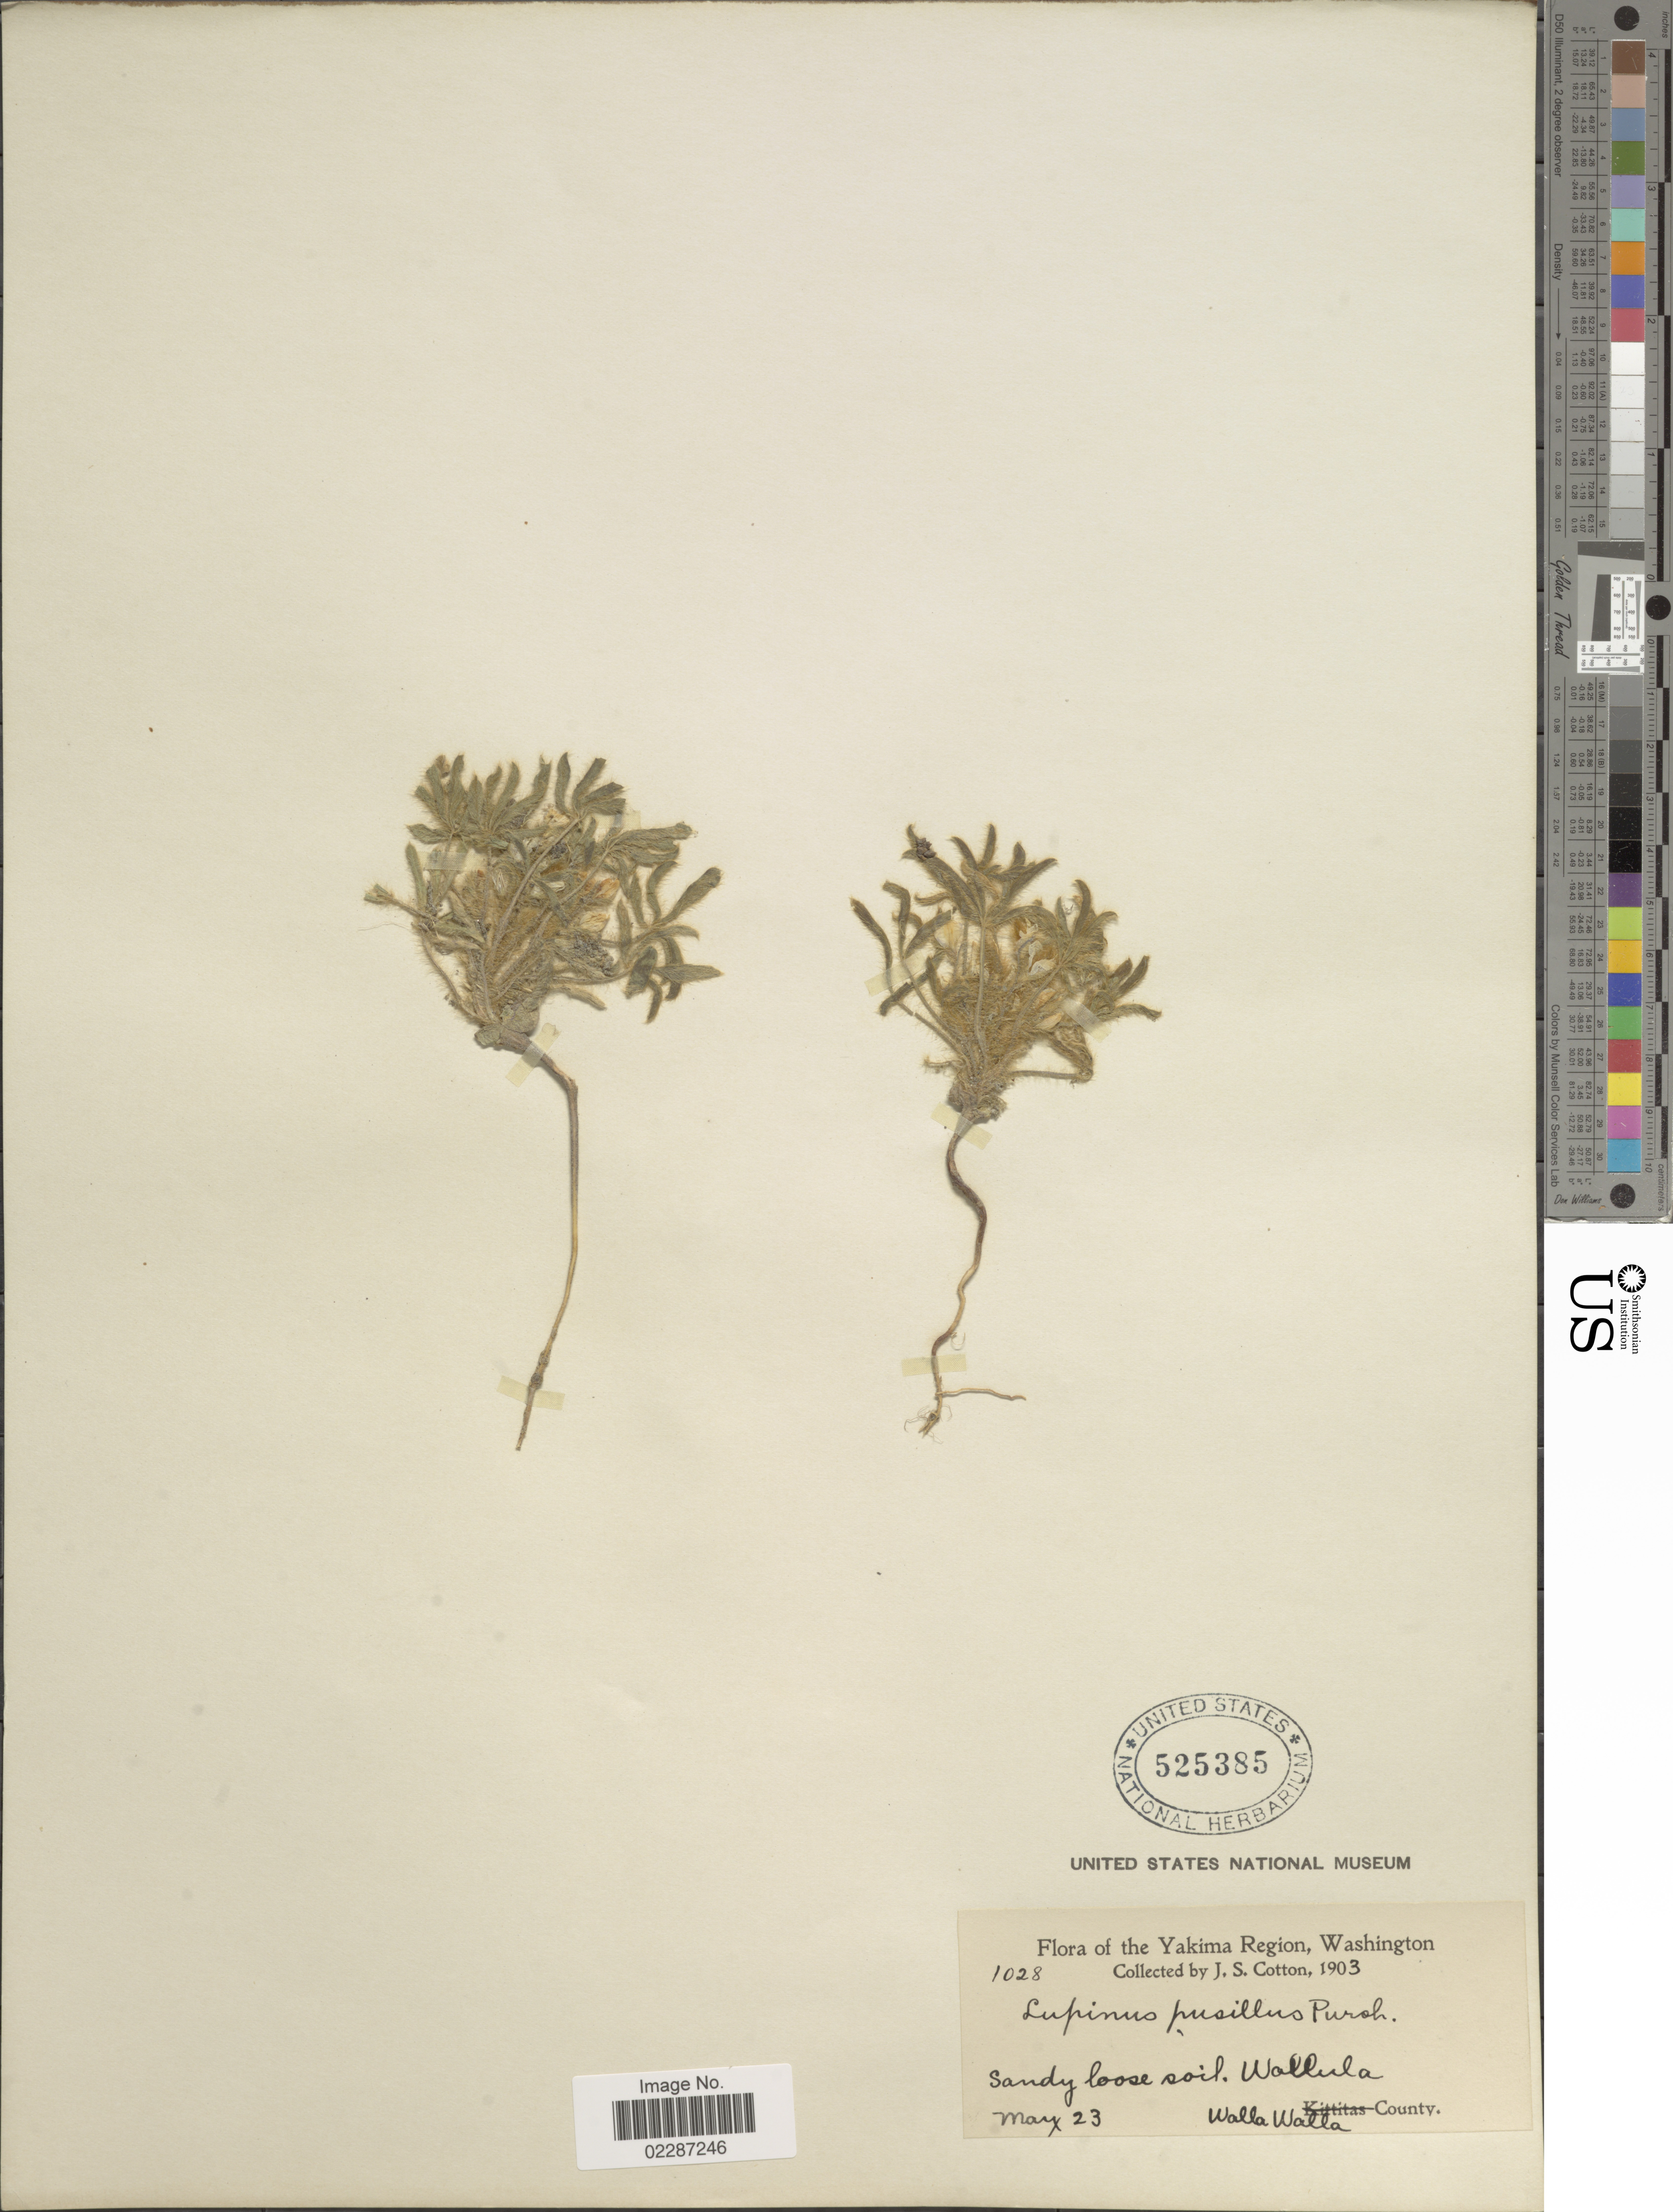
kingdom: Plantae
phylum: Tracheophyta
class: Magnoliopsida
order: Fabales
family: Fabaceae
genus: Lupinus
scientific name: Lupinus pusillus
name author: Pursh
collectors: J. S. Cotton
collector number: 1028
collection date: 1903-05-23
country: United States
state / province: Washington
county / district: Walla Walla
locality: Yakima Region, Wallula, Walla Walla County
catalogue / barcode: US 525385